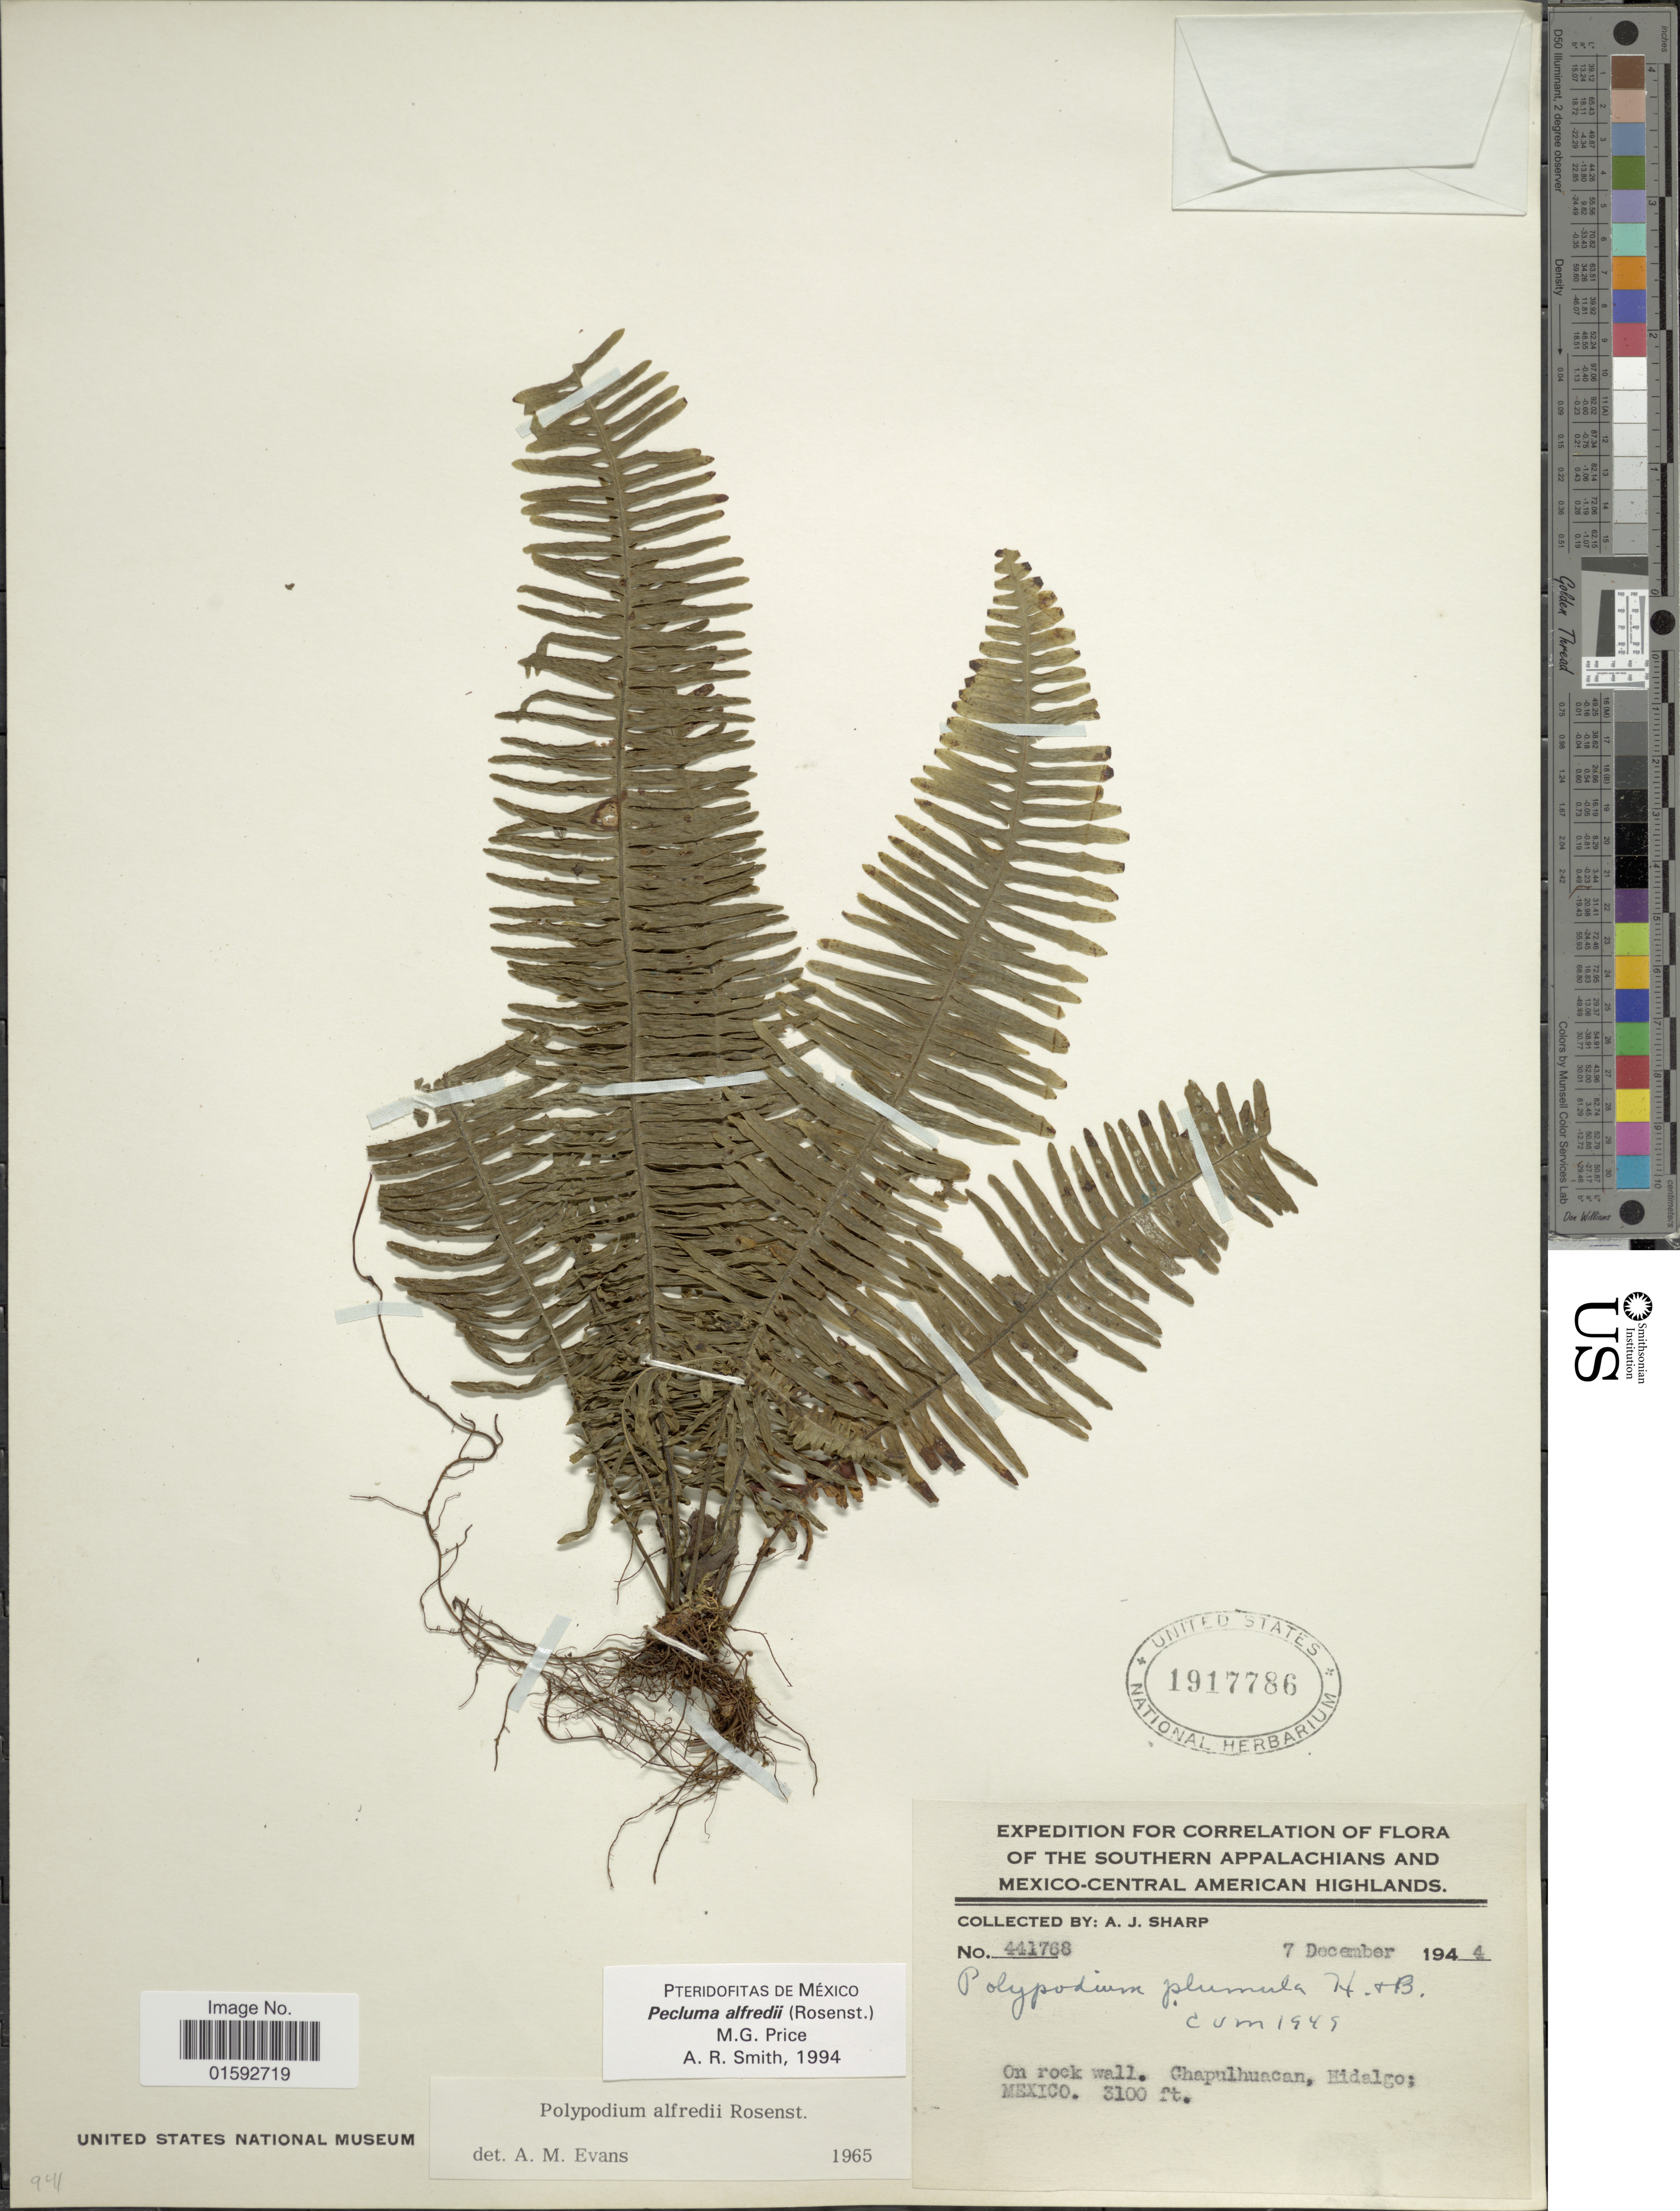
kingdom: Plantae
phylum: Tracheophyta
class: Polypodiopsida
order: Polypodiales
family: Polypodiaceae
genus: Pecluma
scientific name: Pecluma alfredii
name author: (Rosenst.) M.G. Price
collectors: A. J. Sharp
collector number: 441768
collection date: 1944-12-07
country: Mexico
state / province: Hidalgo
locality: The southern Appalachians and Mexico-central American Highlands, On rock wall, Chapulhuacan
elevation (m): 945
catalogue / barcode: US 1917786